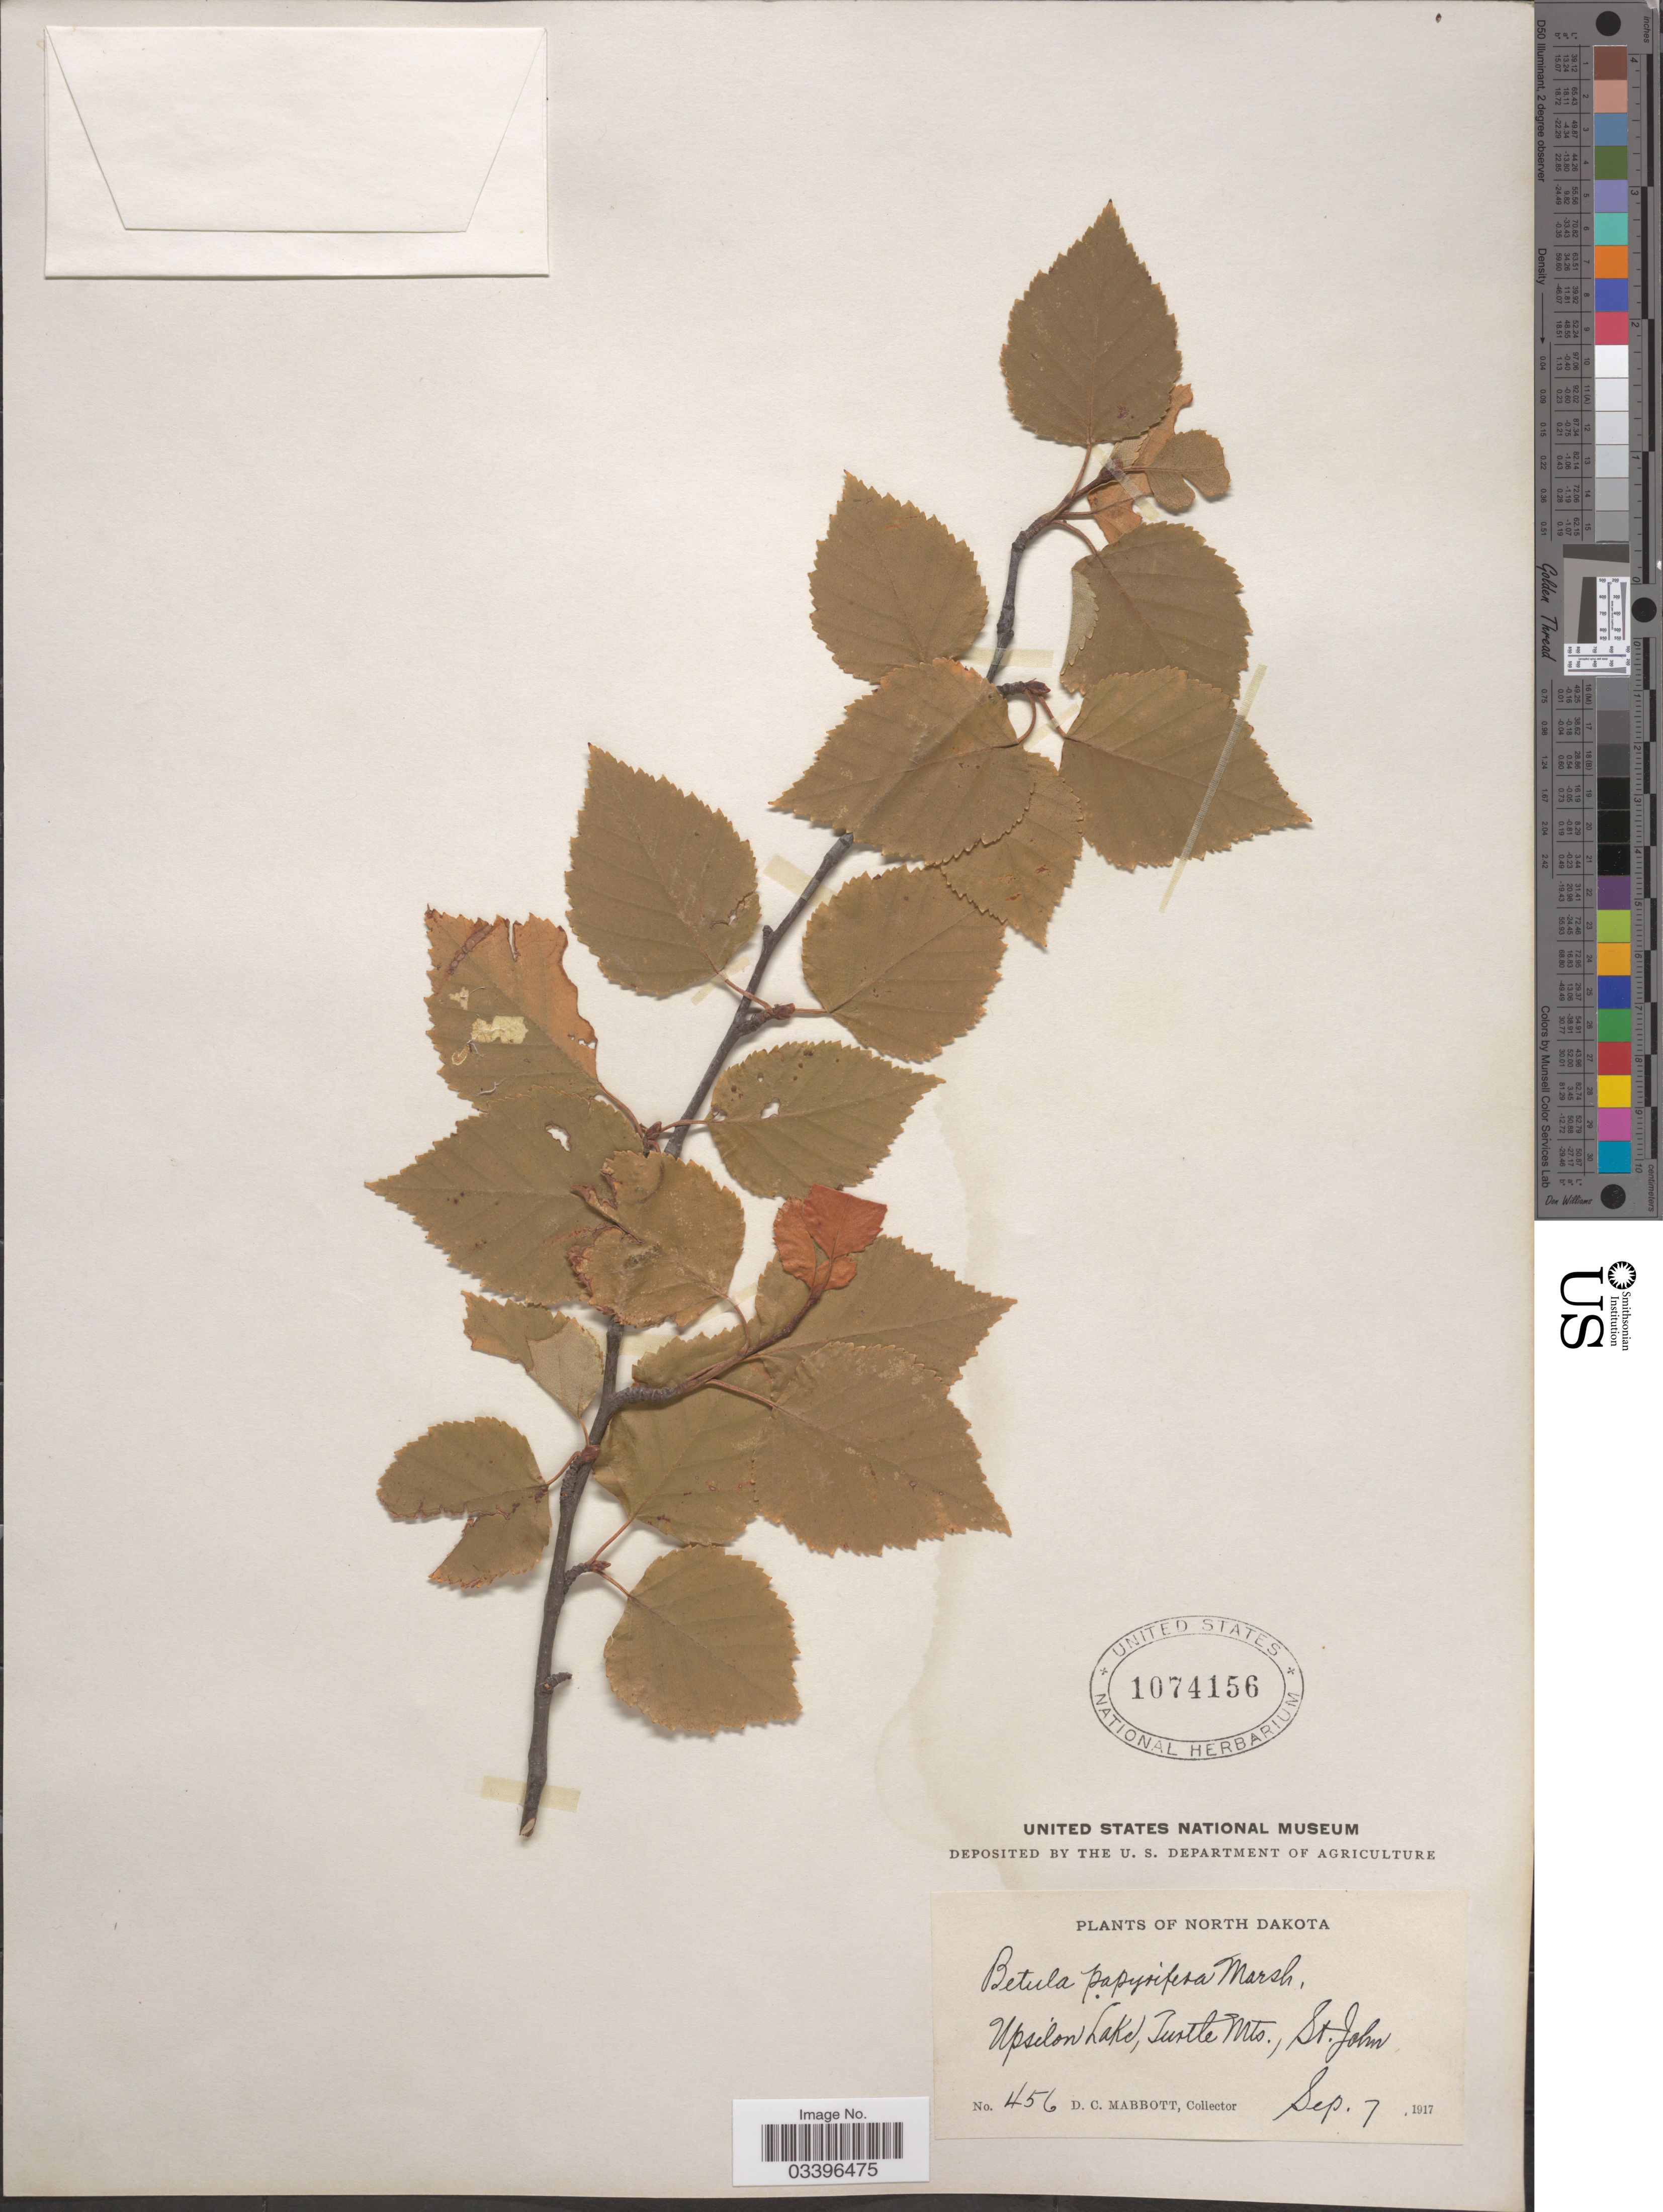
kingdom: Plantae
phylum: Tracheophyta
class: Magnoliopsida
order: Fagales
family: Betulaceae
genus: Betula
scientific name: Betula papyrifera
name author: Marshall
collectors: D. Mabbott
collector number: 456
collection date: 1917-09-07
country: United States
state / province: North Dakota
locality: Upsilon Lake, Turtle Mts., St. John.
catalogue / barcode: US 1074156